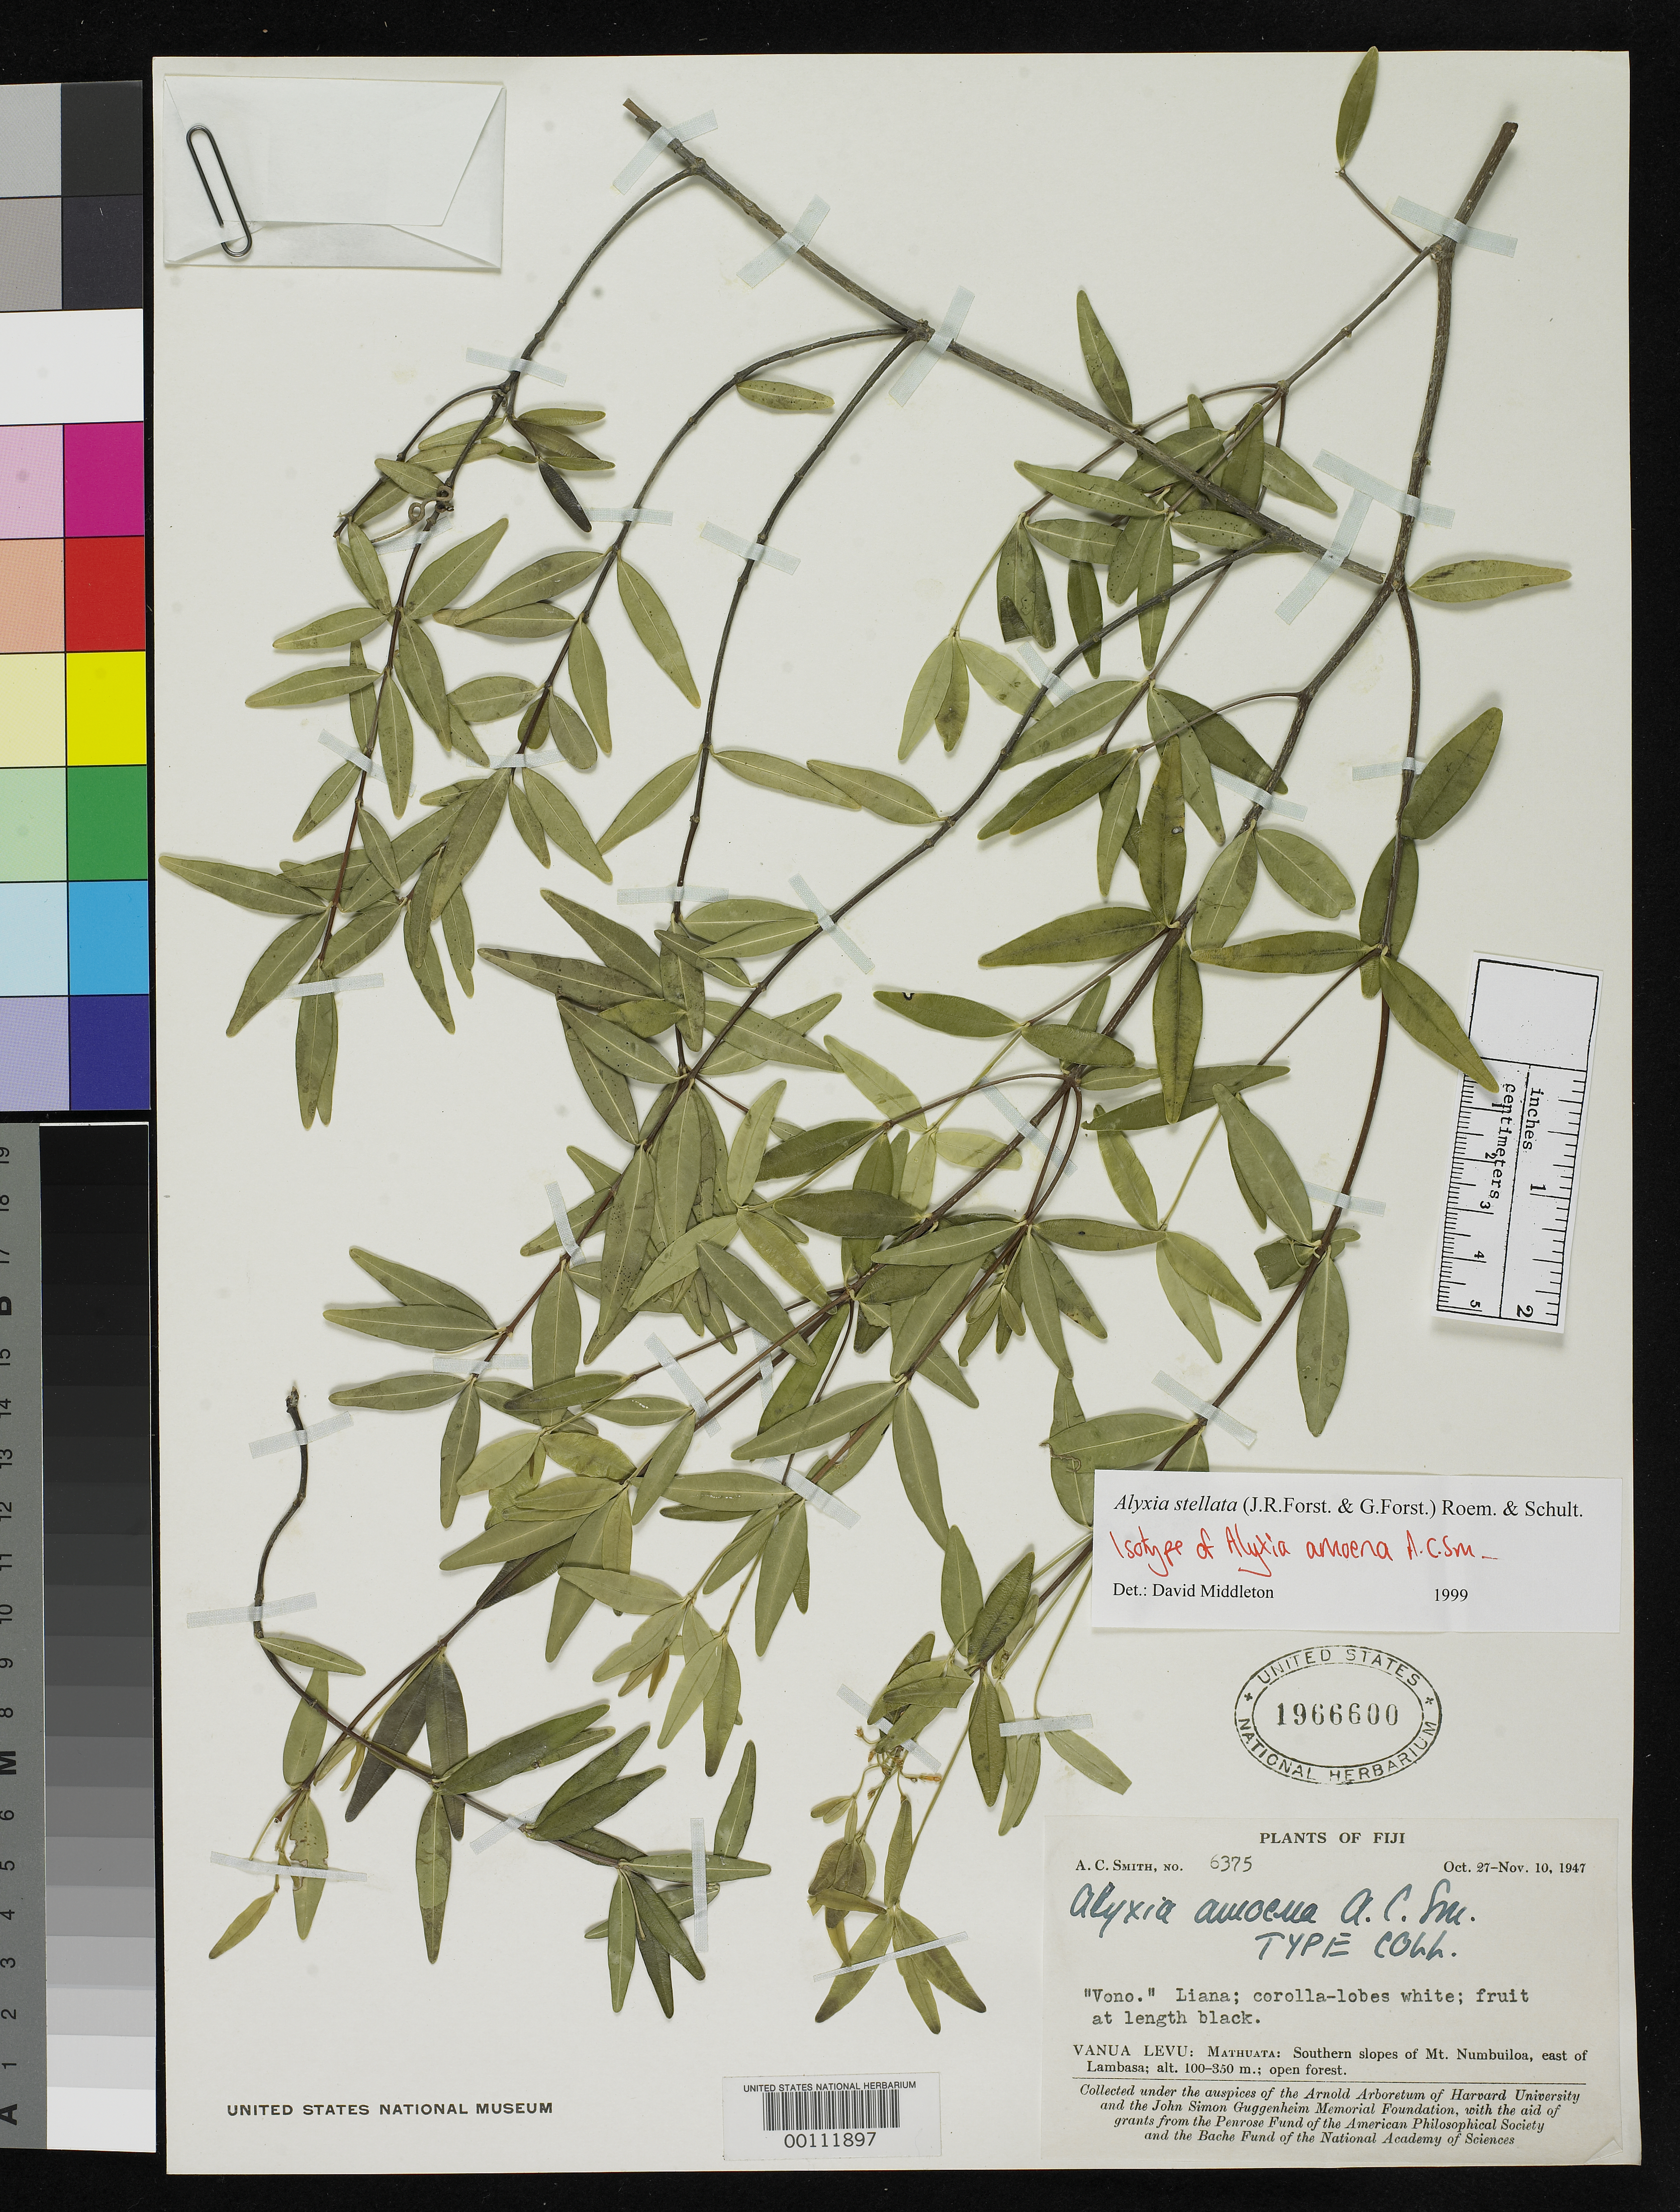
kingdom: Plantae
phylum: Tracheophyta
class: Magnoliopsida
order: Gentianales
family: Apocynaceae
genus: Alyxia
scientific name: Alyxia amoena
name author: A.C. Sm.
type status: Isotype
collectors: A. C. Smith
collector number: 6375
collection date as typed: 27 Oct 1947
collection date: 1947-10-27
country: Fiji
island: Macuata-i-wai [Mathuata-i-wai]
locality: S slopes of Mt. Numbuiloa, E of Lambasa.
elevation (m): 100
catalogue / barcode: US 1966600